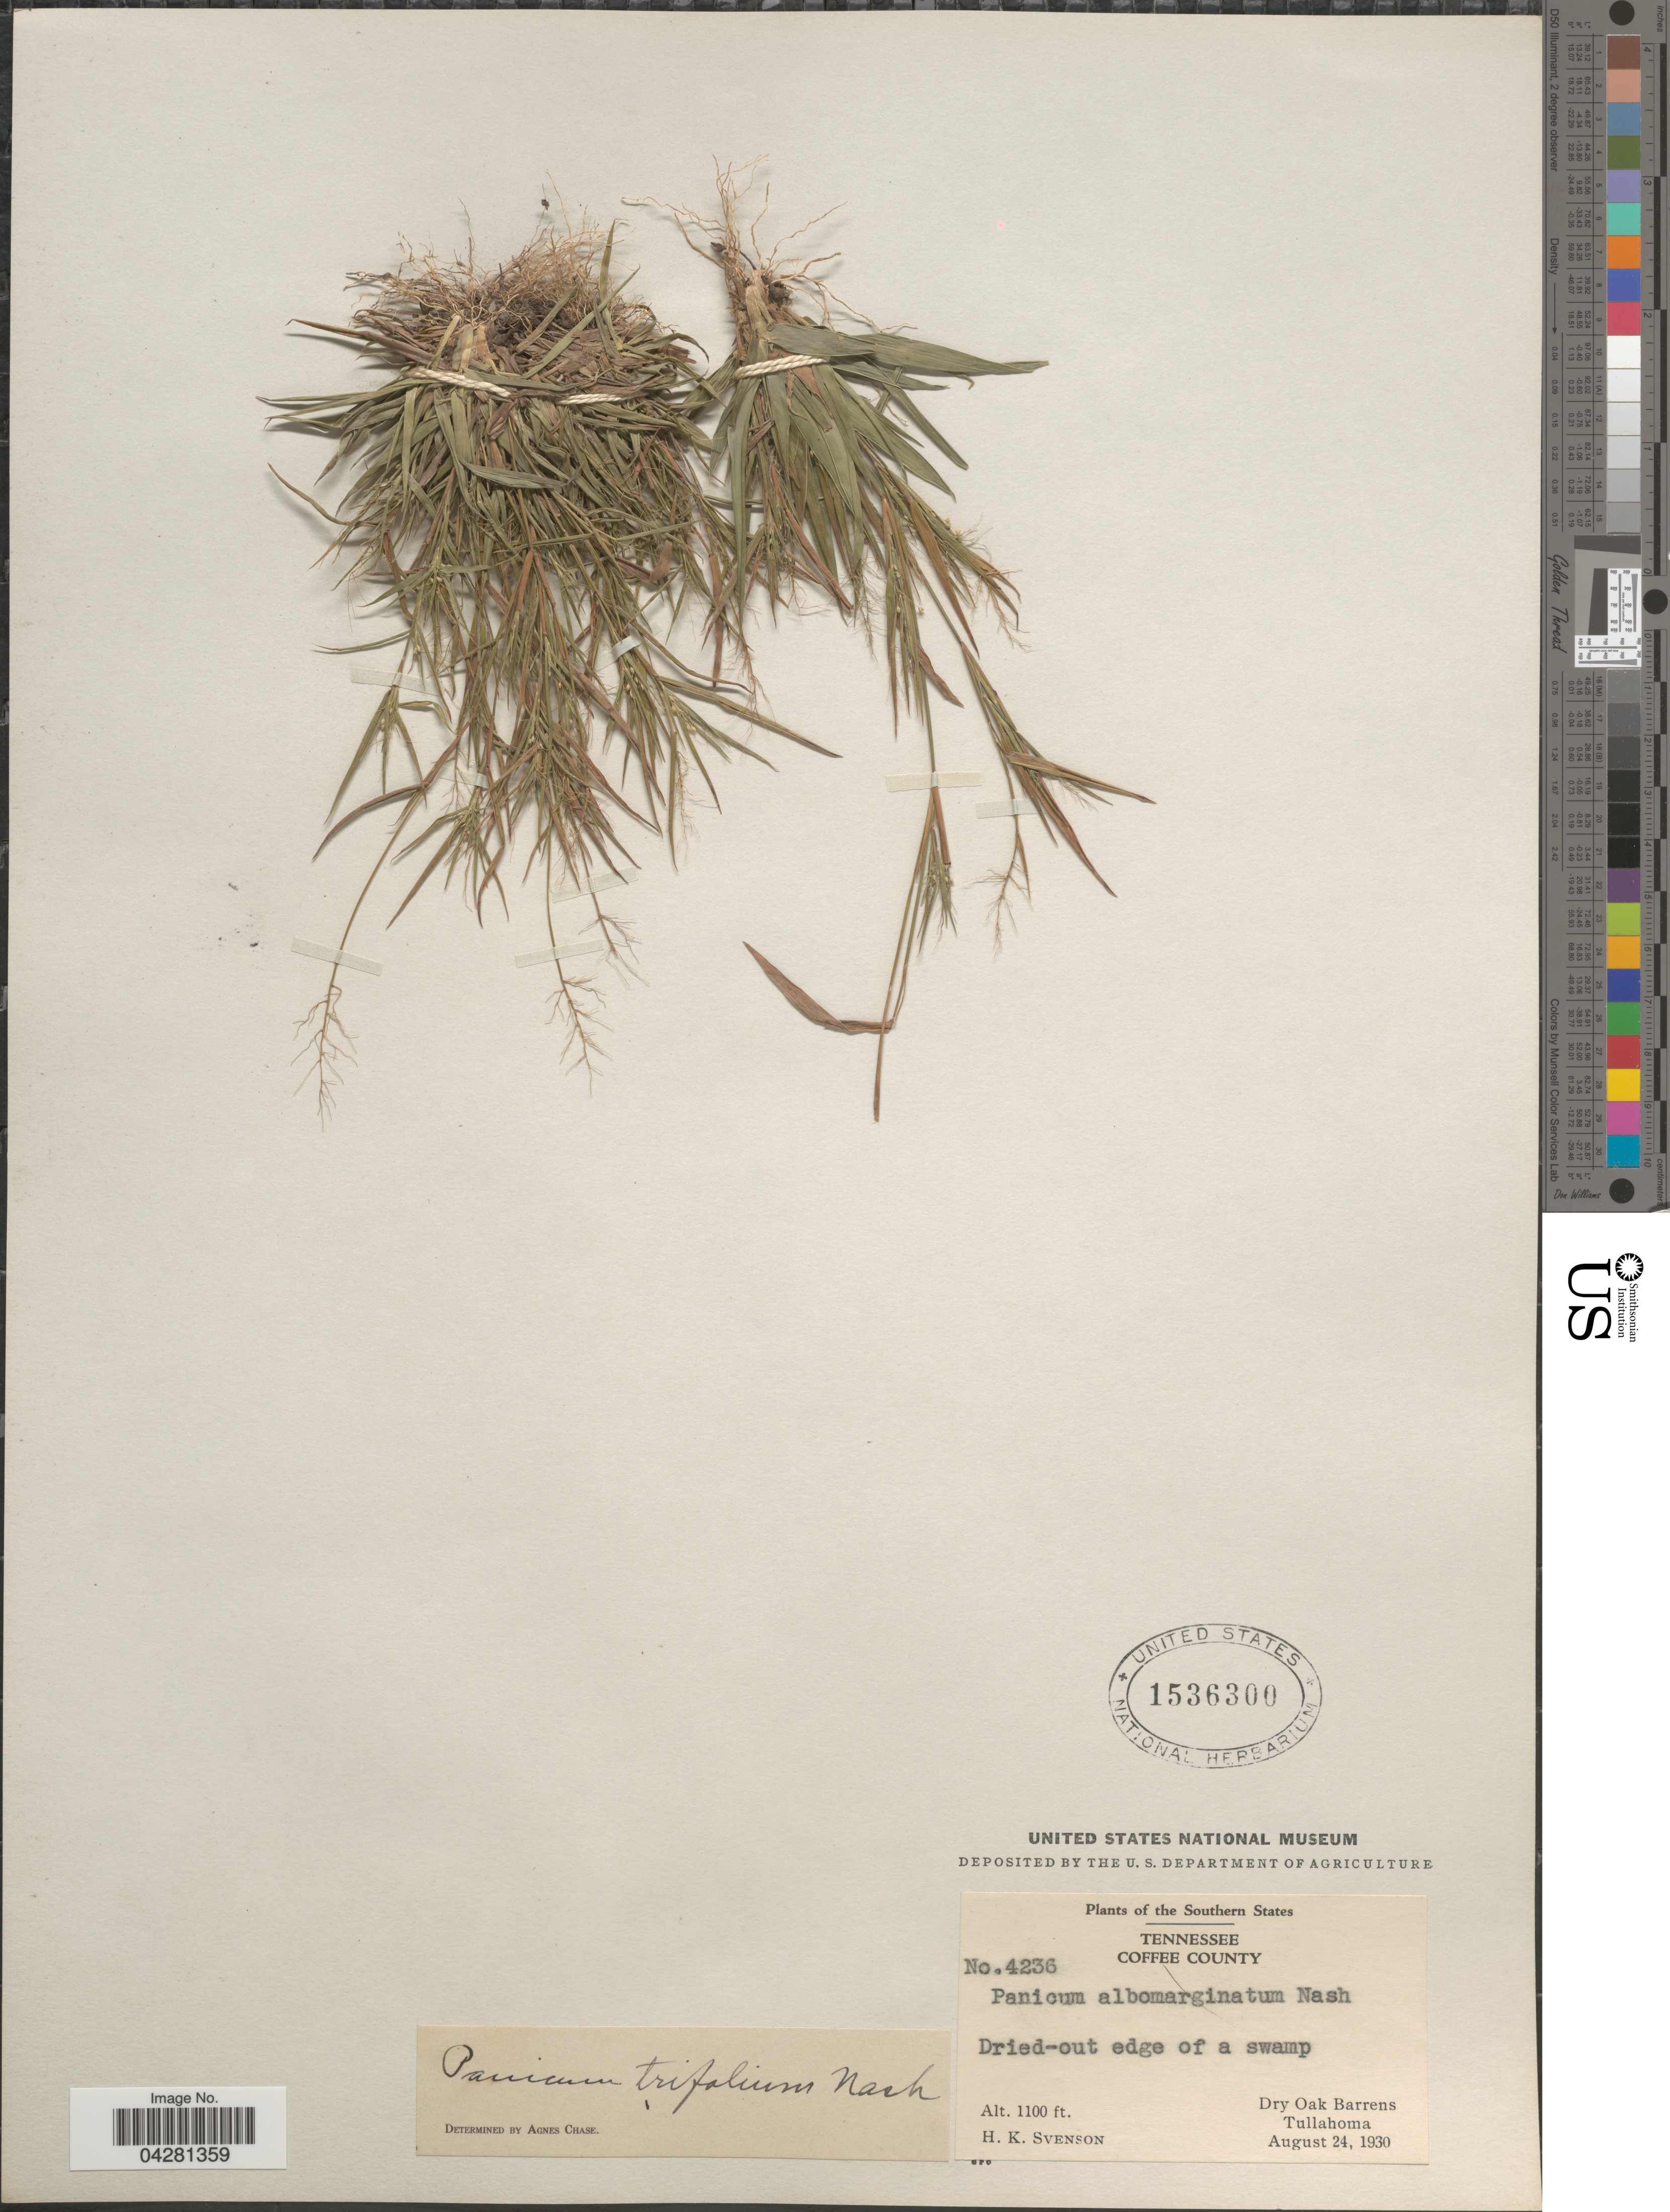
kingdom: Plantae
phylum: Tracheophyta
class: Liliopsida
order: Poales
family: Poaceae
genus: Dichanthelium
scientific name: Dichanthelium dichotomum var. unciphyllum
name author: (Trin.) Davidse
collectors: H. K. Svenson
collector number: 4236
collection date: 1930-08-24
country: United States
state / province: Tennessee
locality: The Southern States. Coffee County. Dry Oak Barrens. Tullahoma.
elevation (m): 335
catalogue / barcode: US 1536300